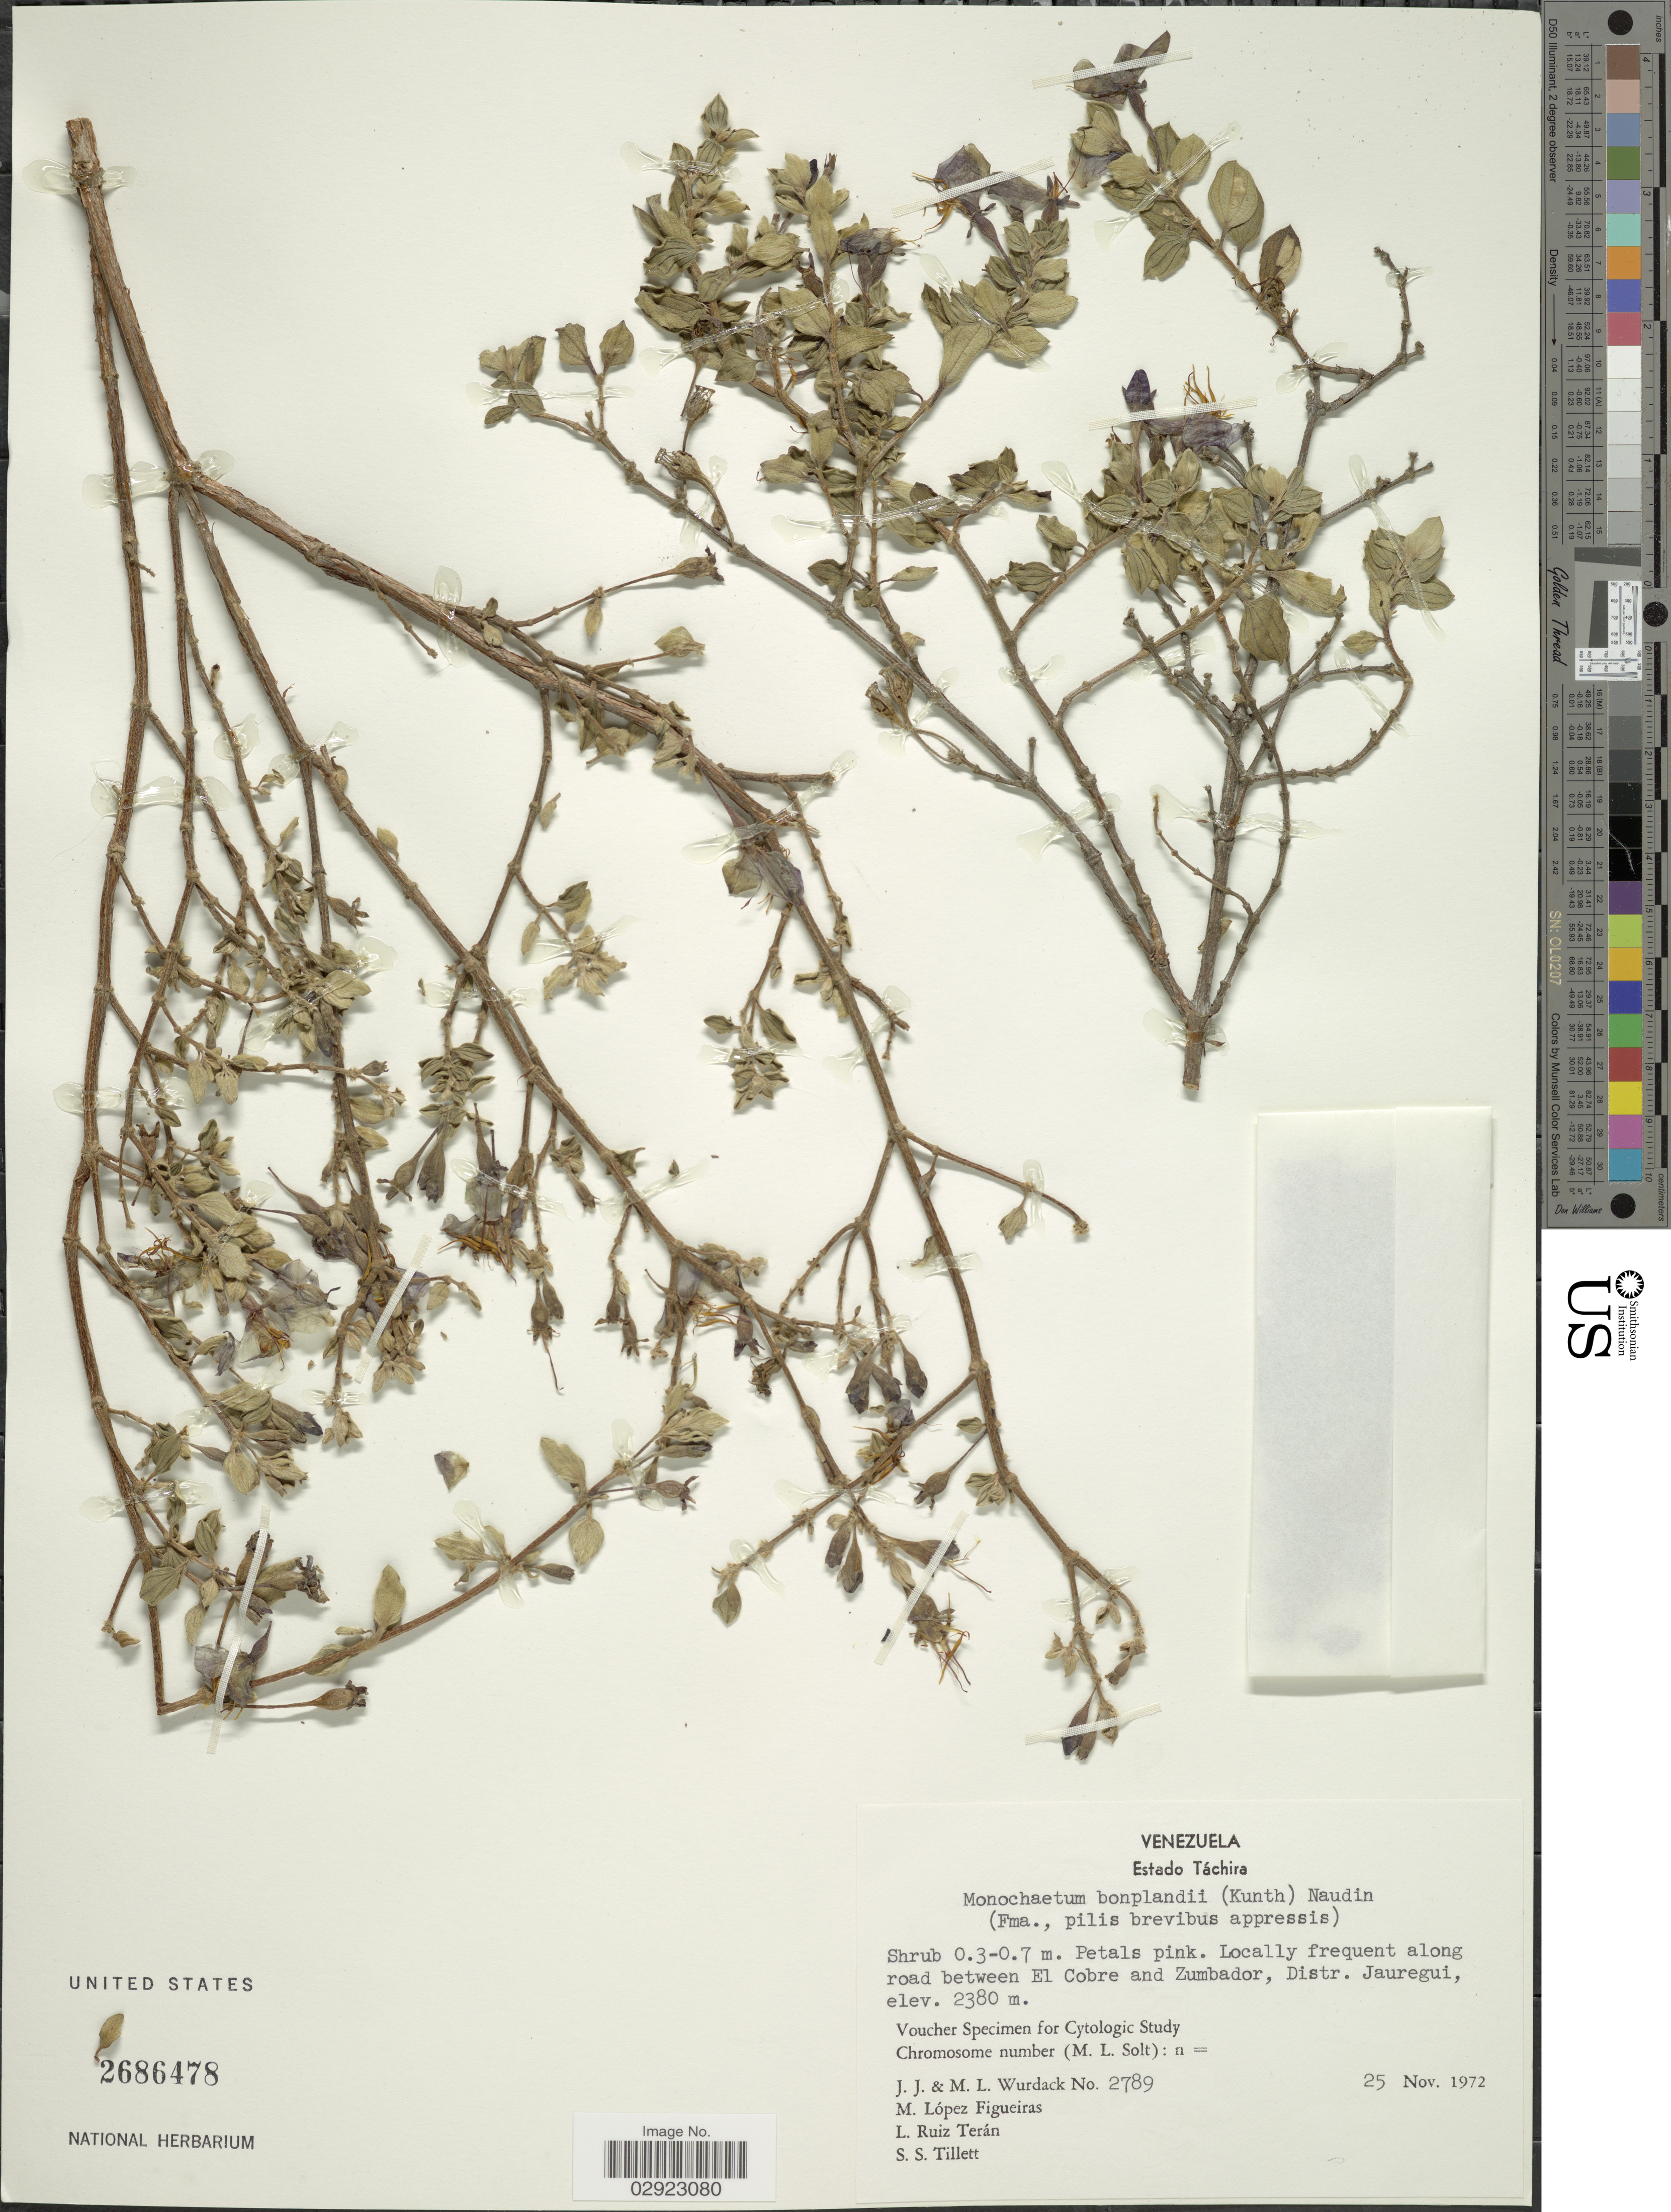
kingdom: Plantae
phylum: Tracheophyta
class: Magnoliopsida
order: Myrtales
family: Melastomataceae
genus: Monochaetum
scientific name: Monochaetum bonplandii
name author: (Kunth) Naudin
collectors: J. J. Wurdack, M. L. Wurdack, M. López Figueiras & L. E. Ruíz-Terán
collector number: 2789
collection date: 1972-11-25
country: Venezuela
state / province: Tachira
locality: Locally frequent along road between El Cobre and Zumbador, Distr. Jauregui.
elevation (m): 2380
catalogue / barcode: US 2686478